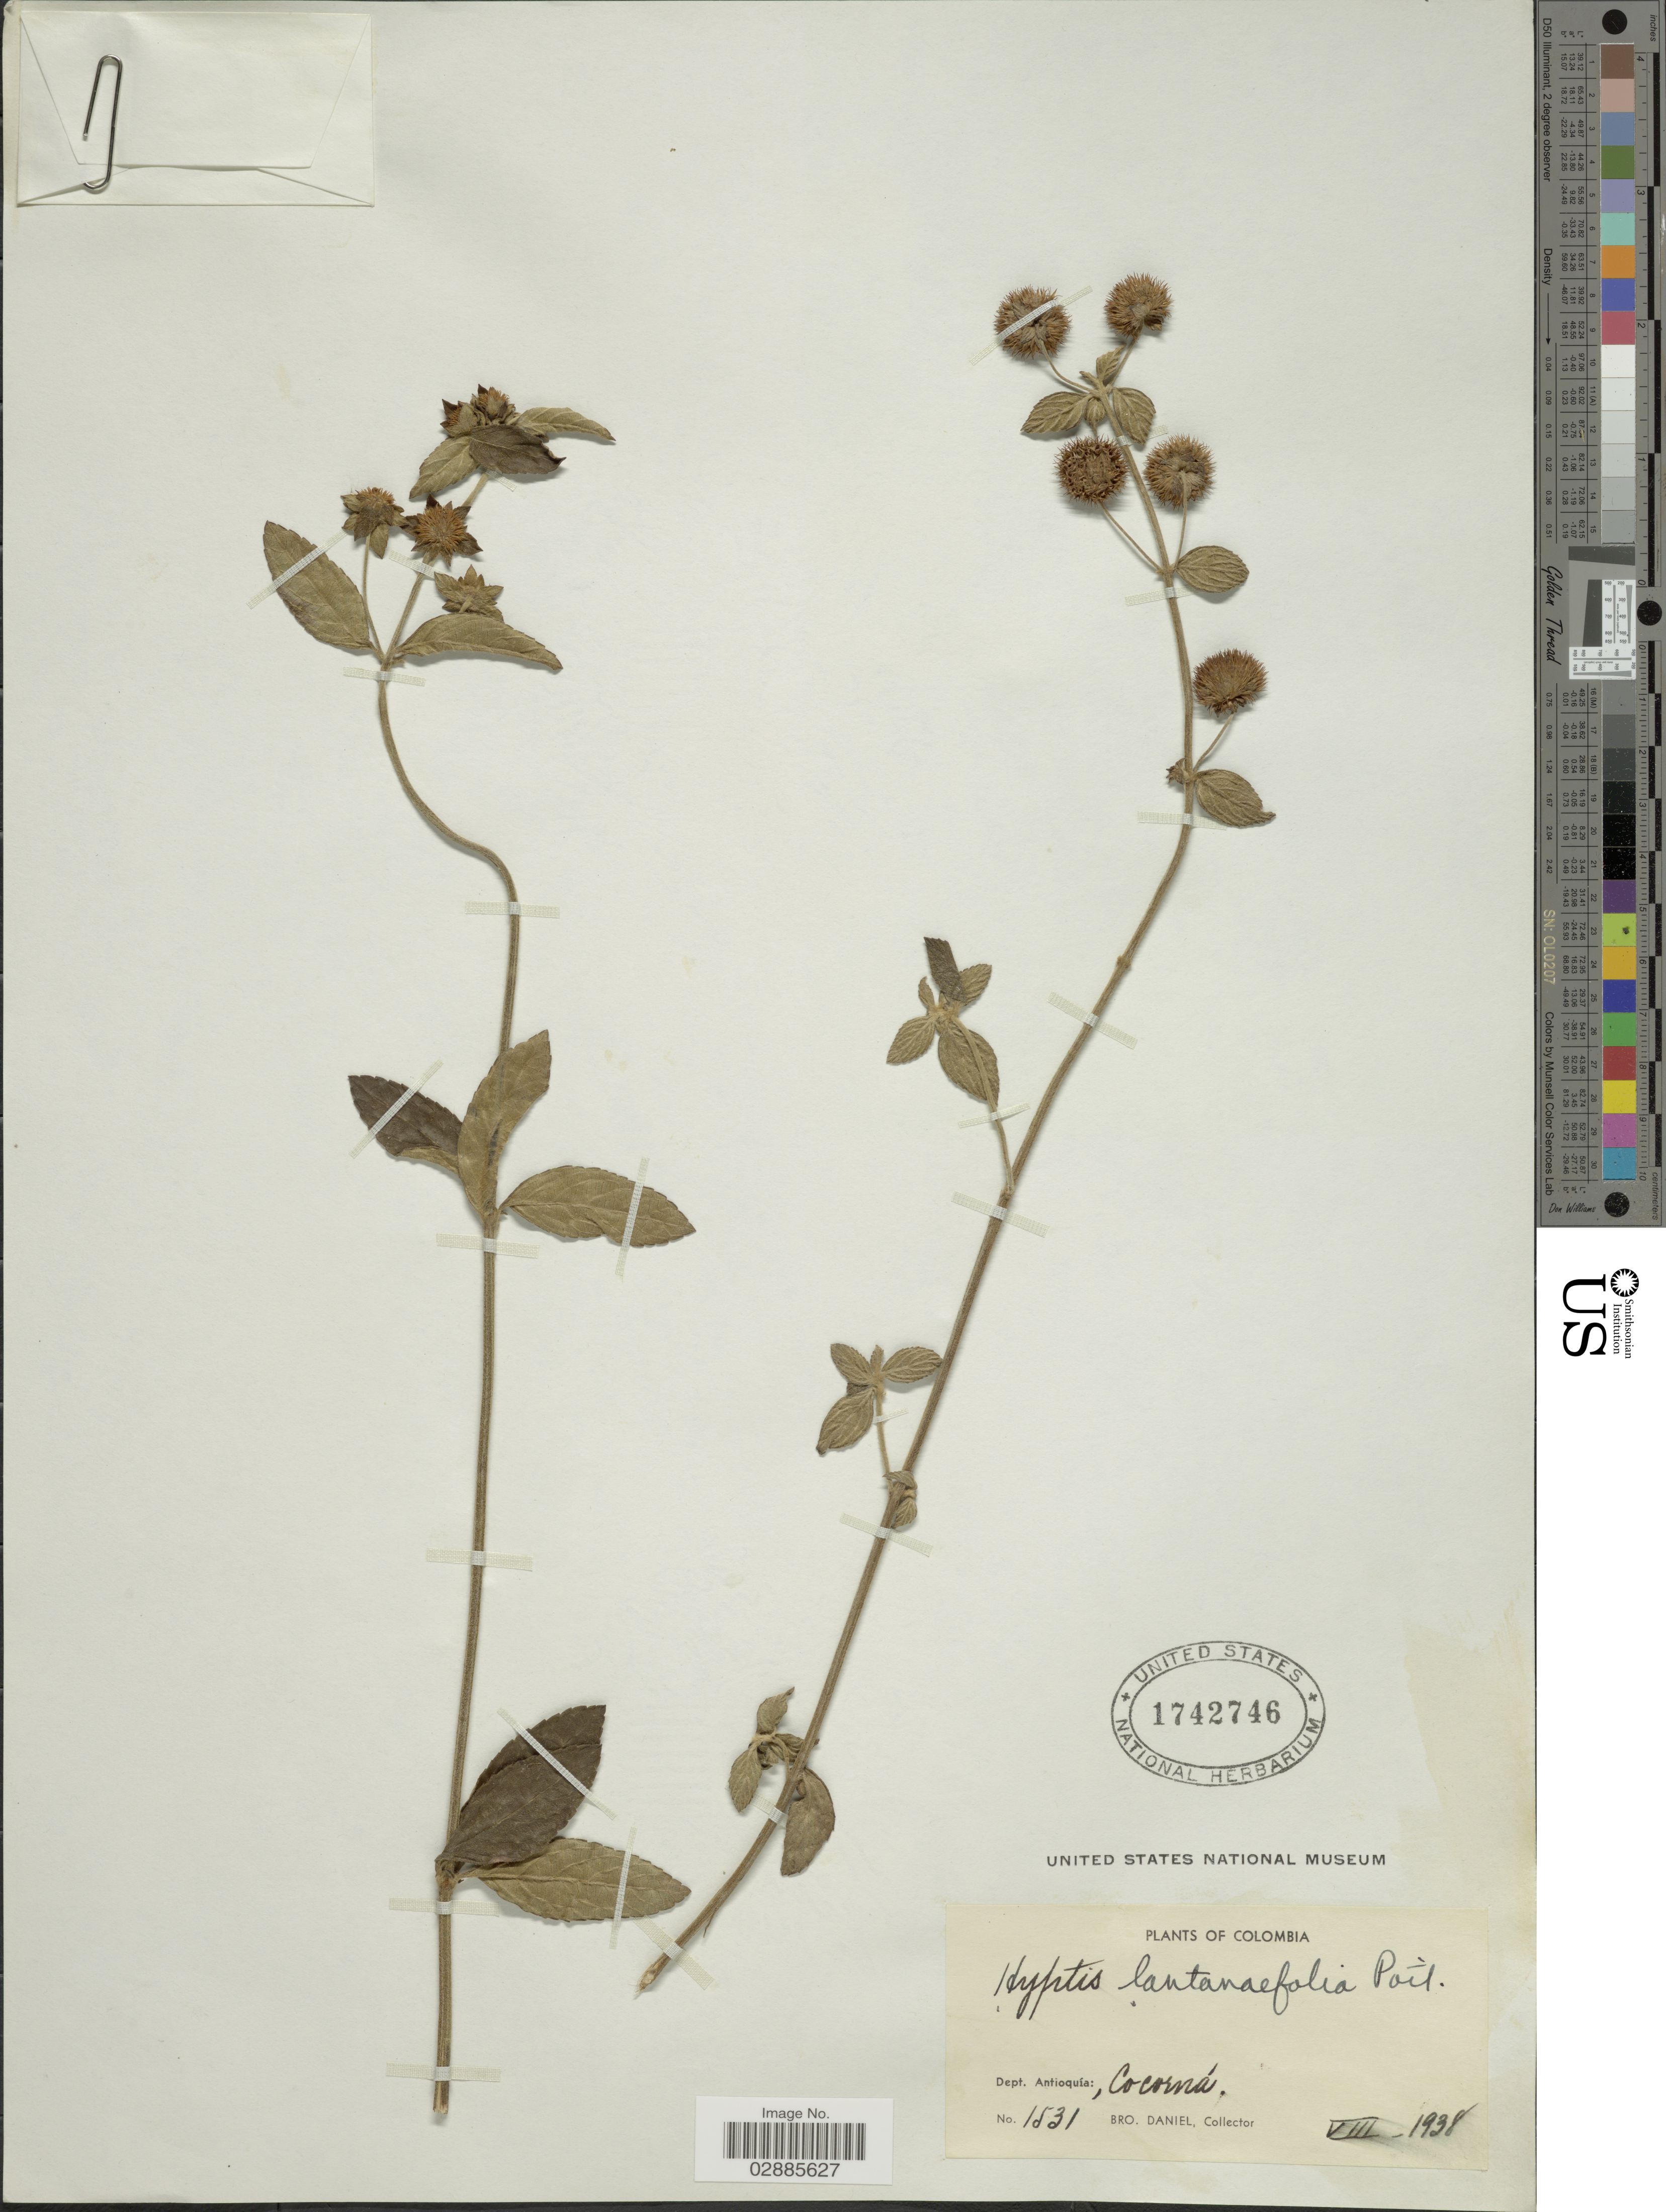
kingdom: Plantae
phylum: Tracheophyta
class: Magnoliopsida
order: Lamiales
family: Lamiaceae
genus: Hyptis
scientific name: Hyptis lantanifolia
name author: Poit.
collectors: Bro. Daniel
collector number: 1531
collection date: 1938-08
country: Colombia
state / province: Antioquia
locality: Dept. Antioquía: Cocorná.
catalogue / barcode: US 1742746